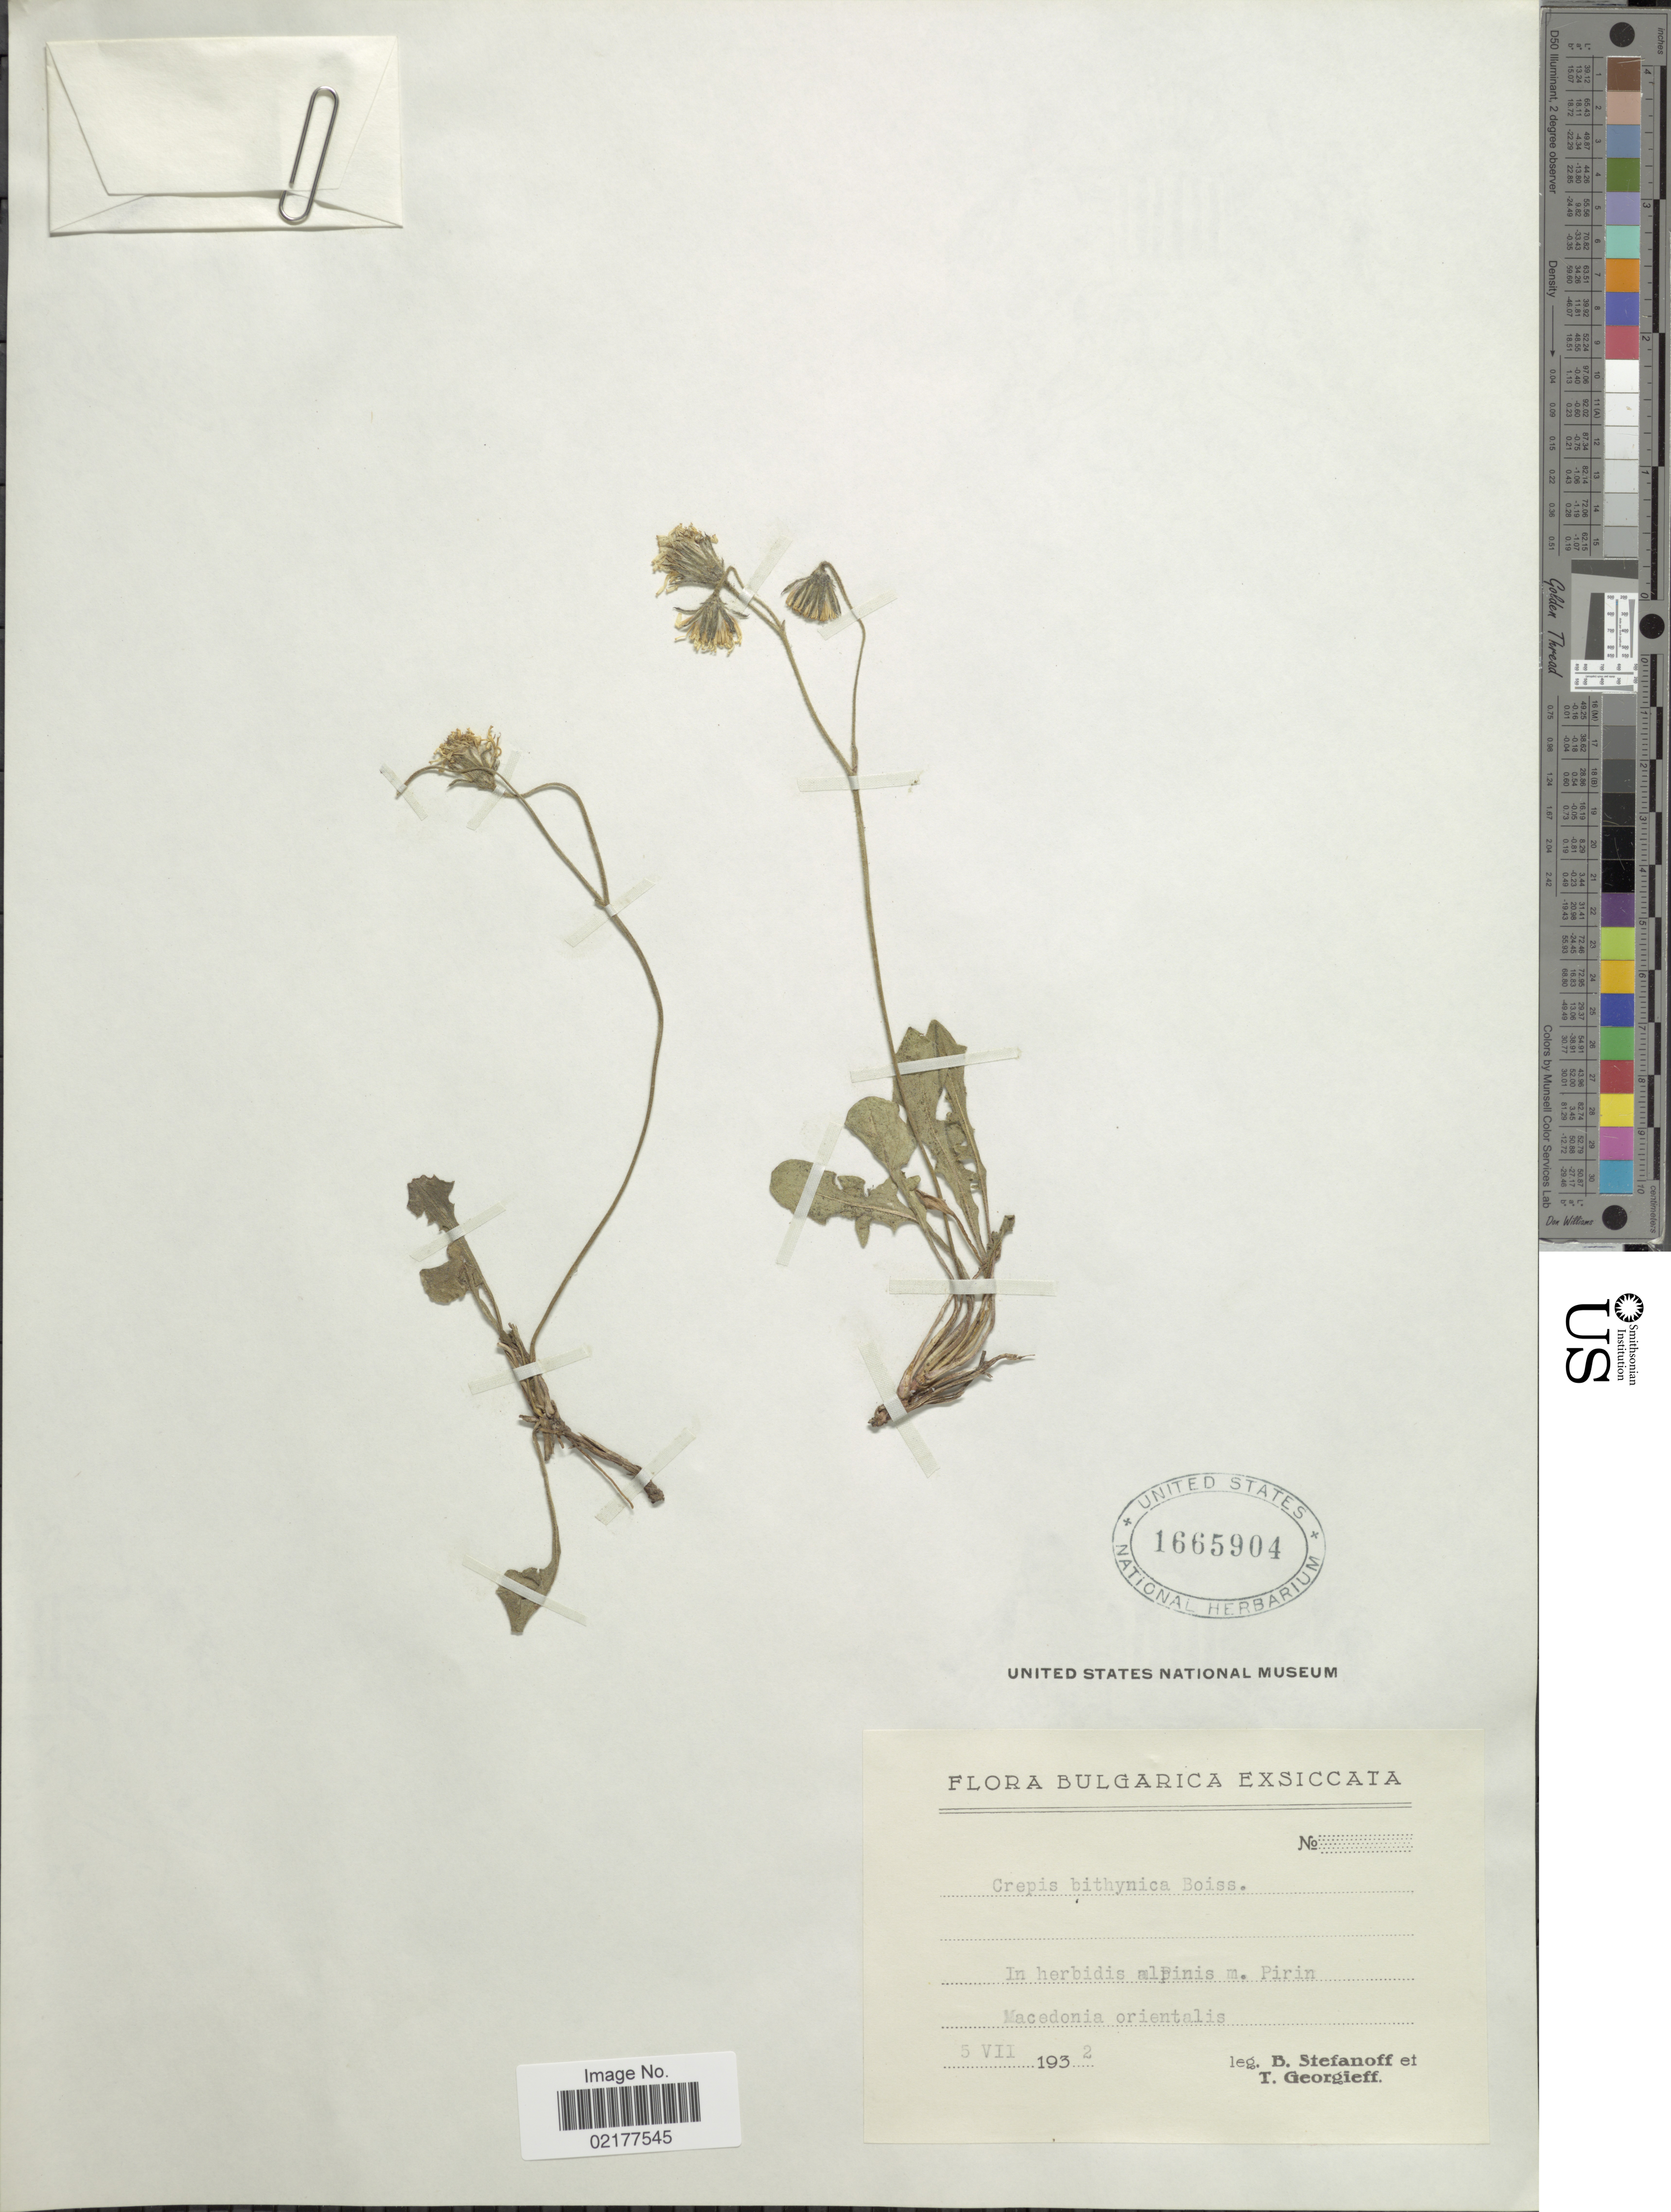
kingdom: Plantae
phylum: Tracheophyta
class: Magnoliopsida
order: Asterales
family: Asteraceae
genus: Crepis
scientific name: Crepis bithynica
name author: Boiss.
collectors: B. Stefanoff & T. Georgieff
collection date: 1932-07-05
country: Bulgaria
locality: Pirin. Macedonia orientalis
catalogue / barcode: US 1665904